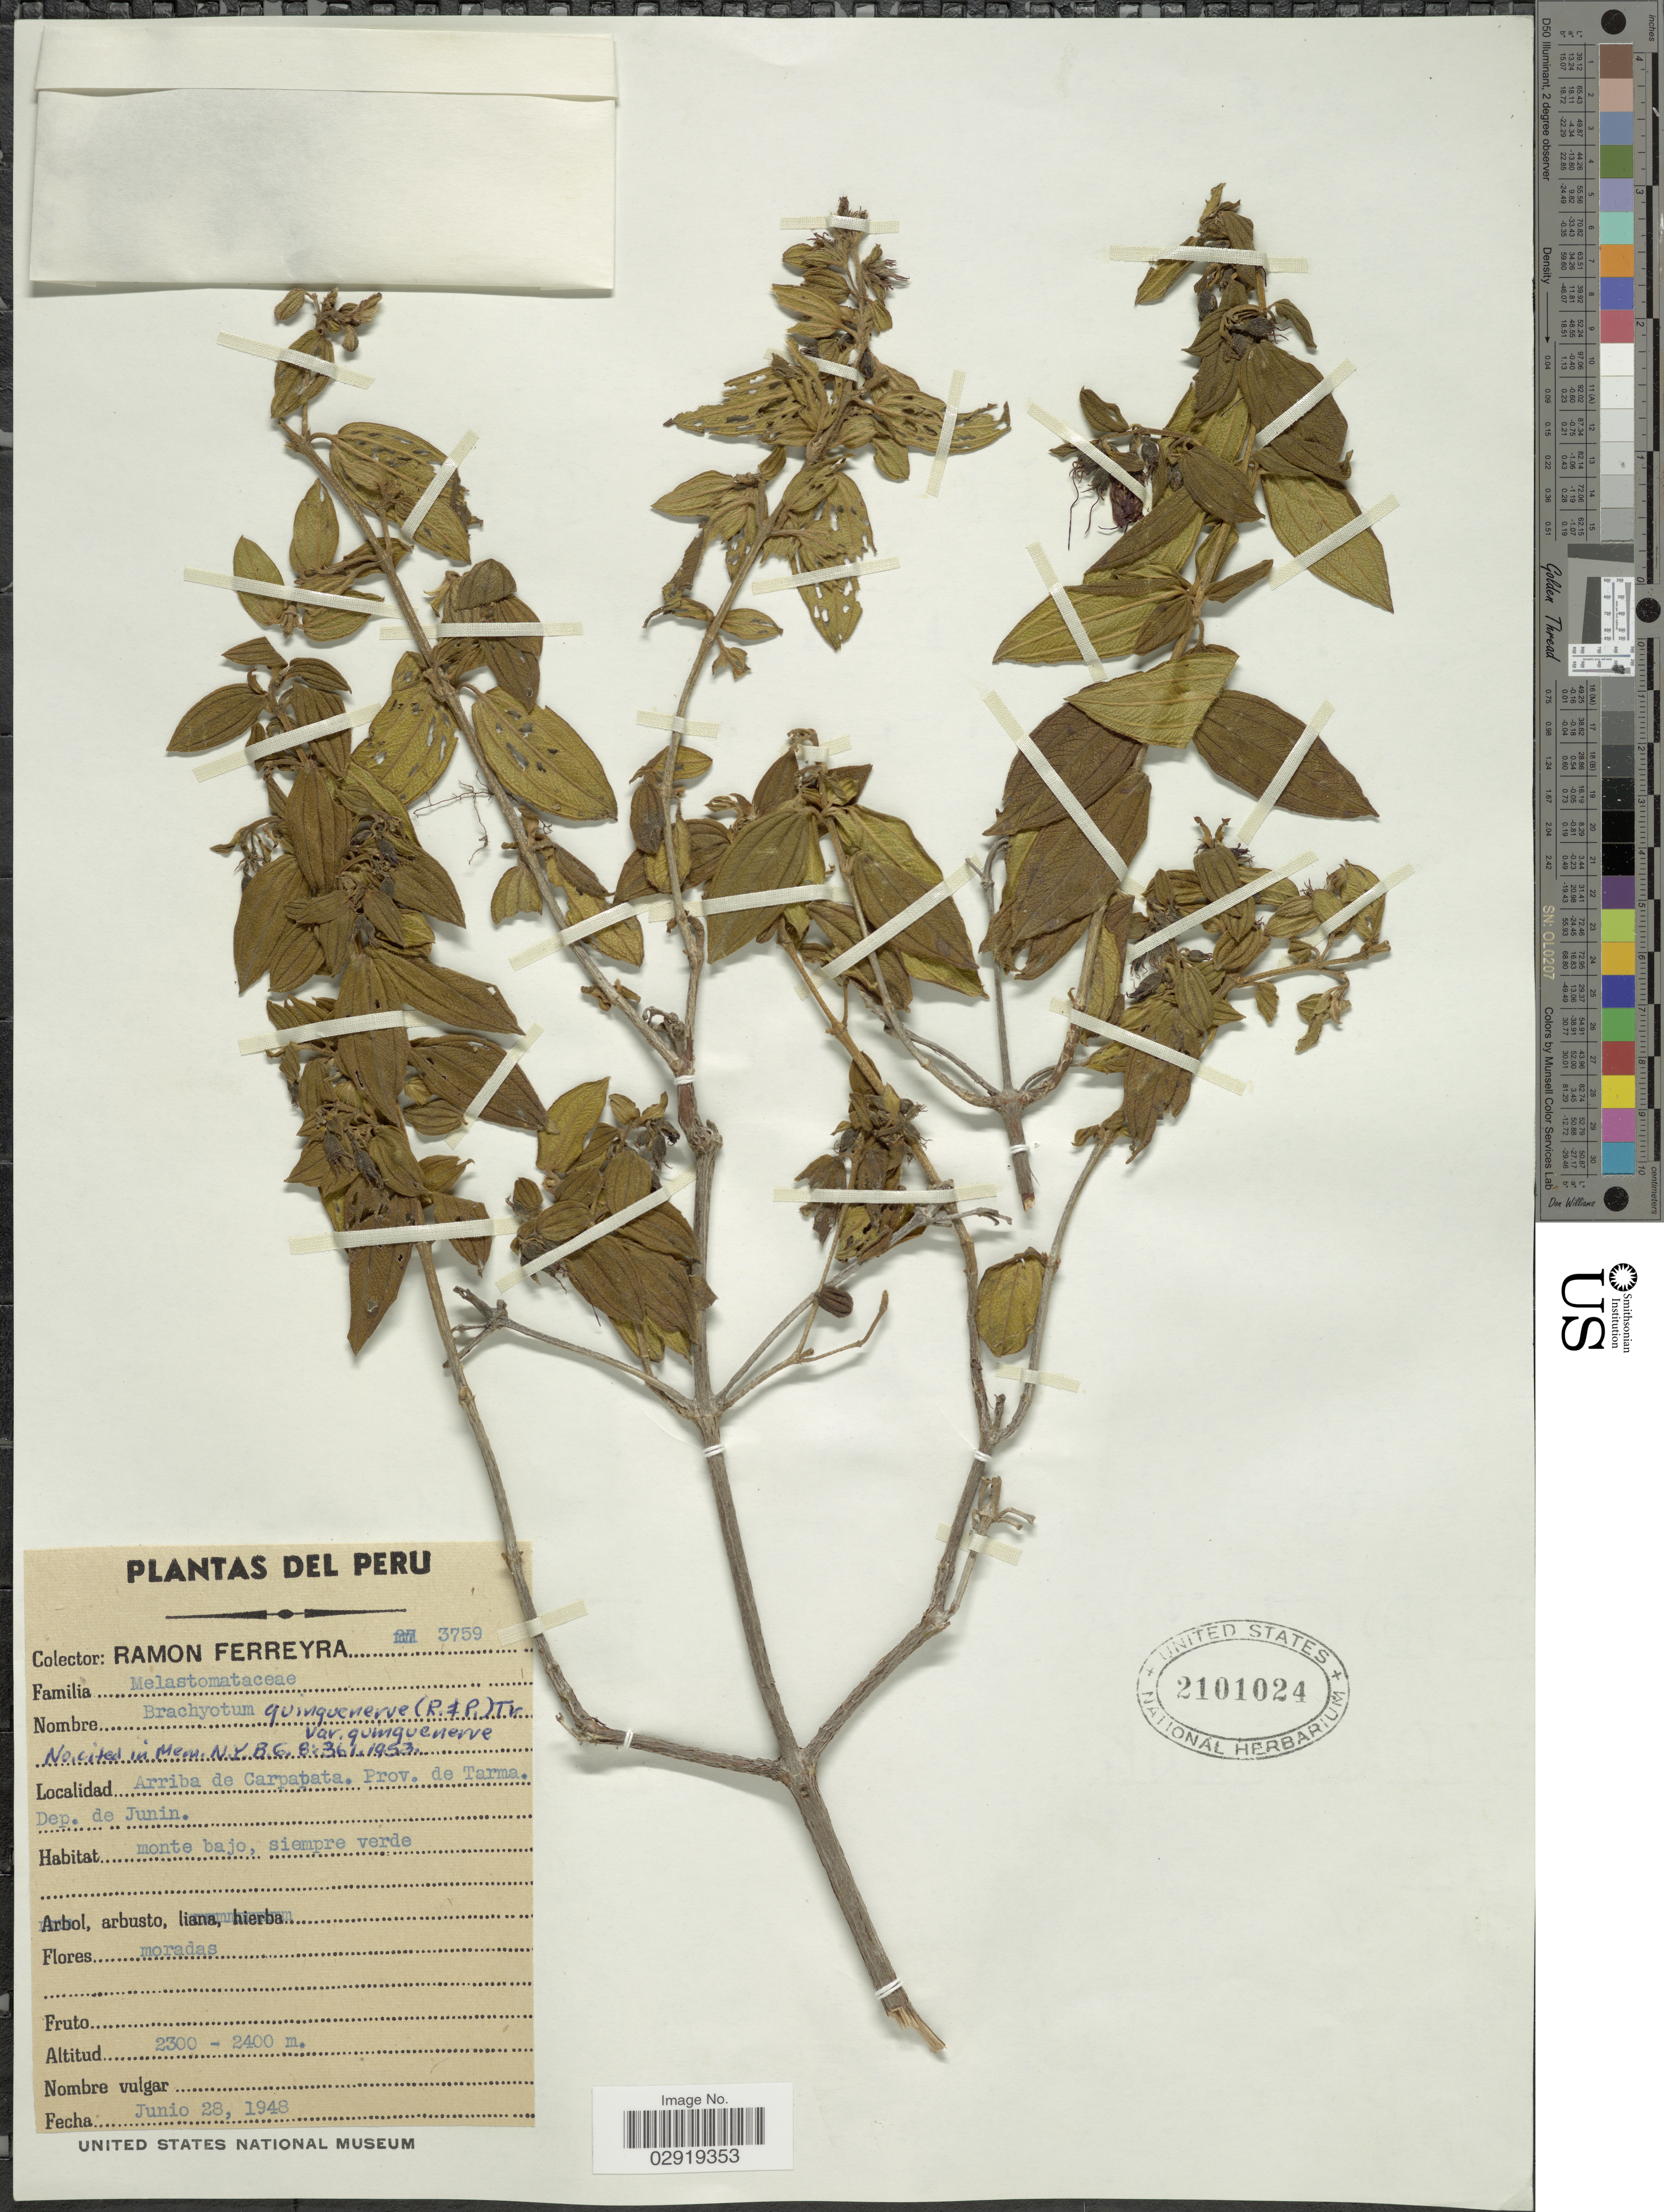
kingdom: Plantae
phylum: Tracheophyta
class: Magnoliopsida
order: Myrtales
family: Melastomataceae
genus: Brachyotum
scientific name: Brachyotum quinquenerve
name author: (Ruiz & Pav.) Triana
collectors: R. A. Ferreyra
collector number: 3759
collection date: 1948-06-28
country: Peru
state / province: Junín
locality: Arriba de Carpapata. Prov. de Tarma. Dep. de Junin.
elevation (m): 2300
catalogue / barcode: US 2101024